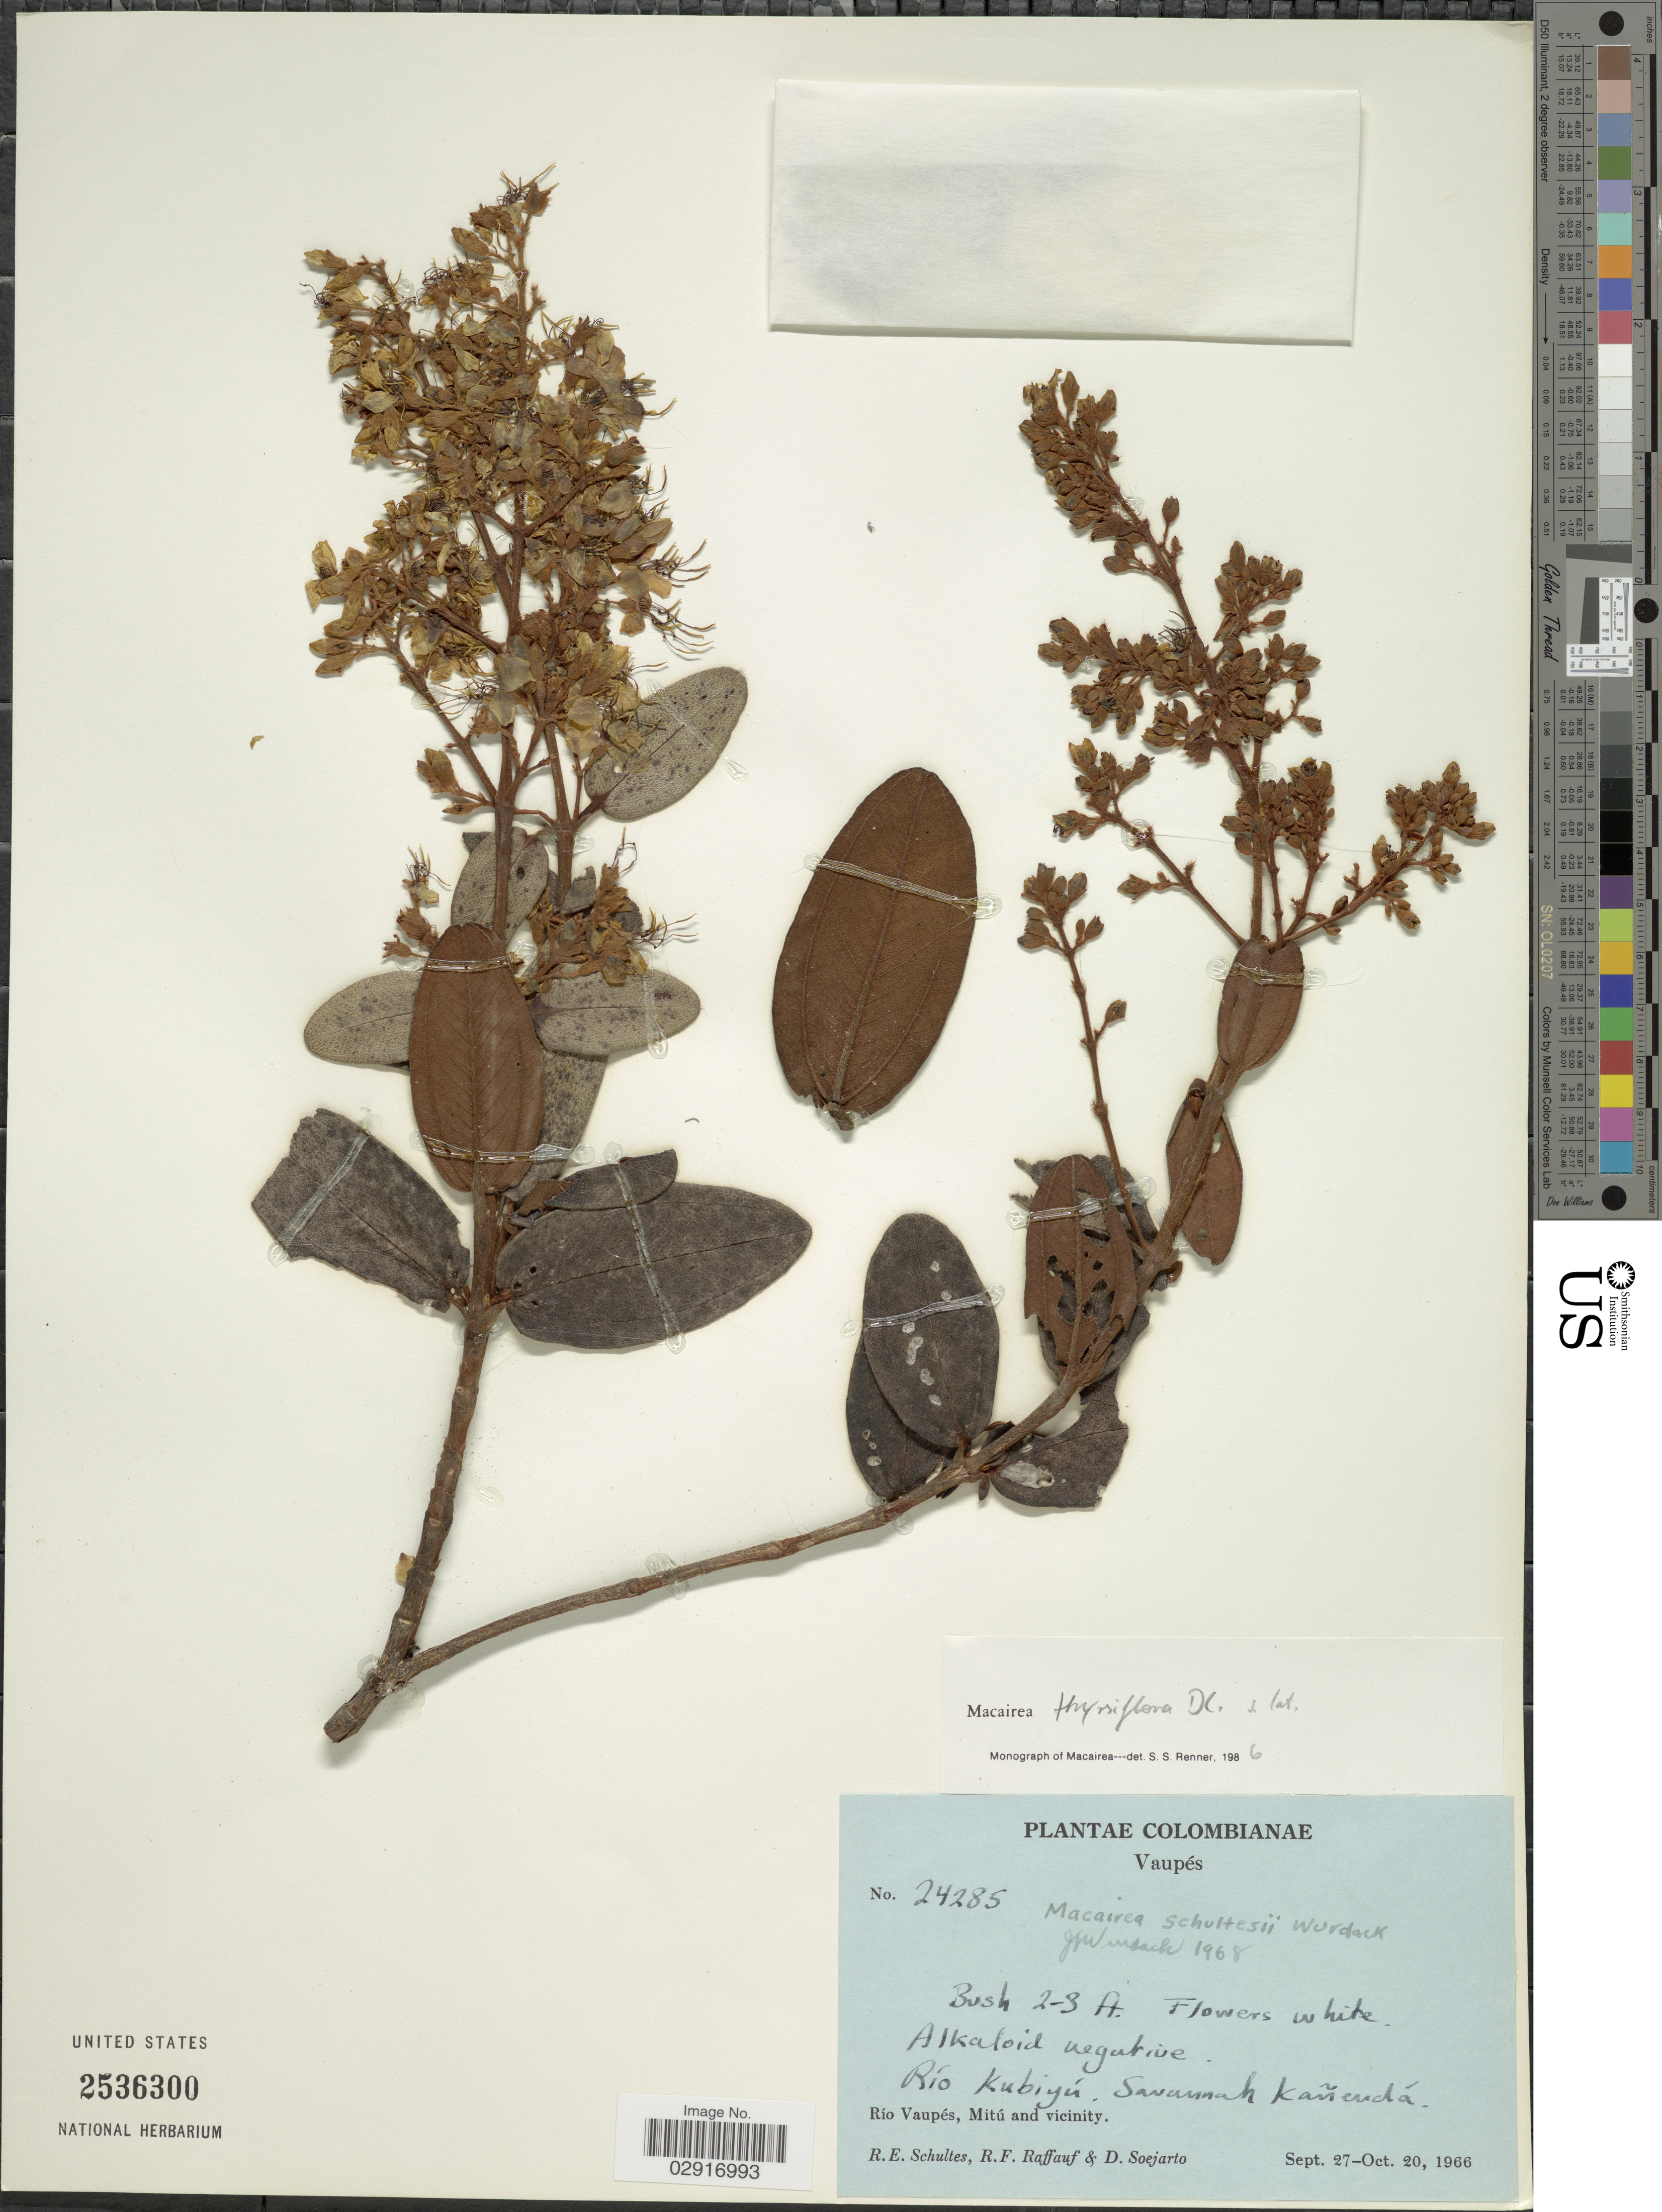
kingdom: Plantae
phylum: Tracheophyta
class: Magnoliopsida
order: Myrtales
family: Melastomataceae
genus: Macairea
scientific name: Macairea schultesii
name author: Wurdack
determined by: Nunes da Silva, Diego, (RB), Jardim Botanico do Rio de Janeiro - Herbario (BRAZIL)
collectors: R. E. Schultes, R. Raffauf & D. Soejarto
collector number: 24285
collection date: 1966-09-27/1966-10-20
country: Colombia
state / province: Vaupés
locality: Río Kubiyú. Río Vaupés, Mitú and vicinity.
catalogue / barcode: US 2536300